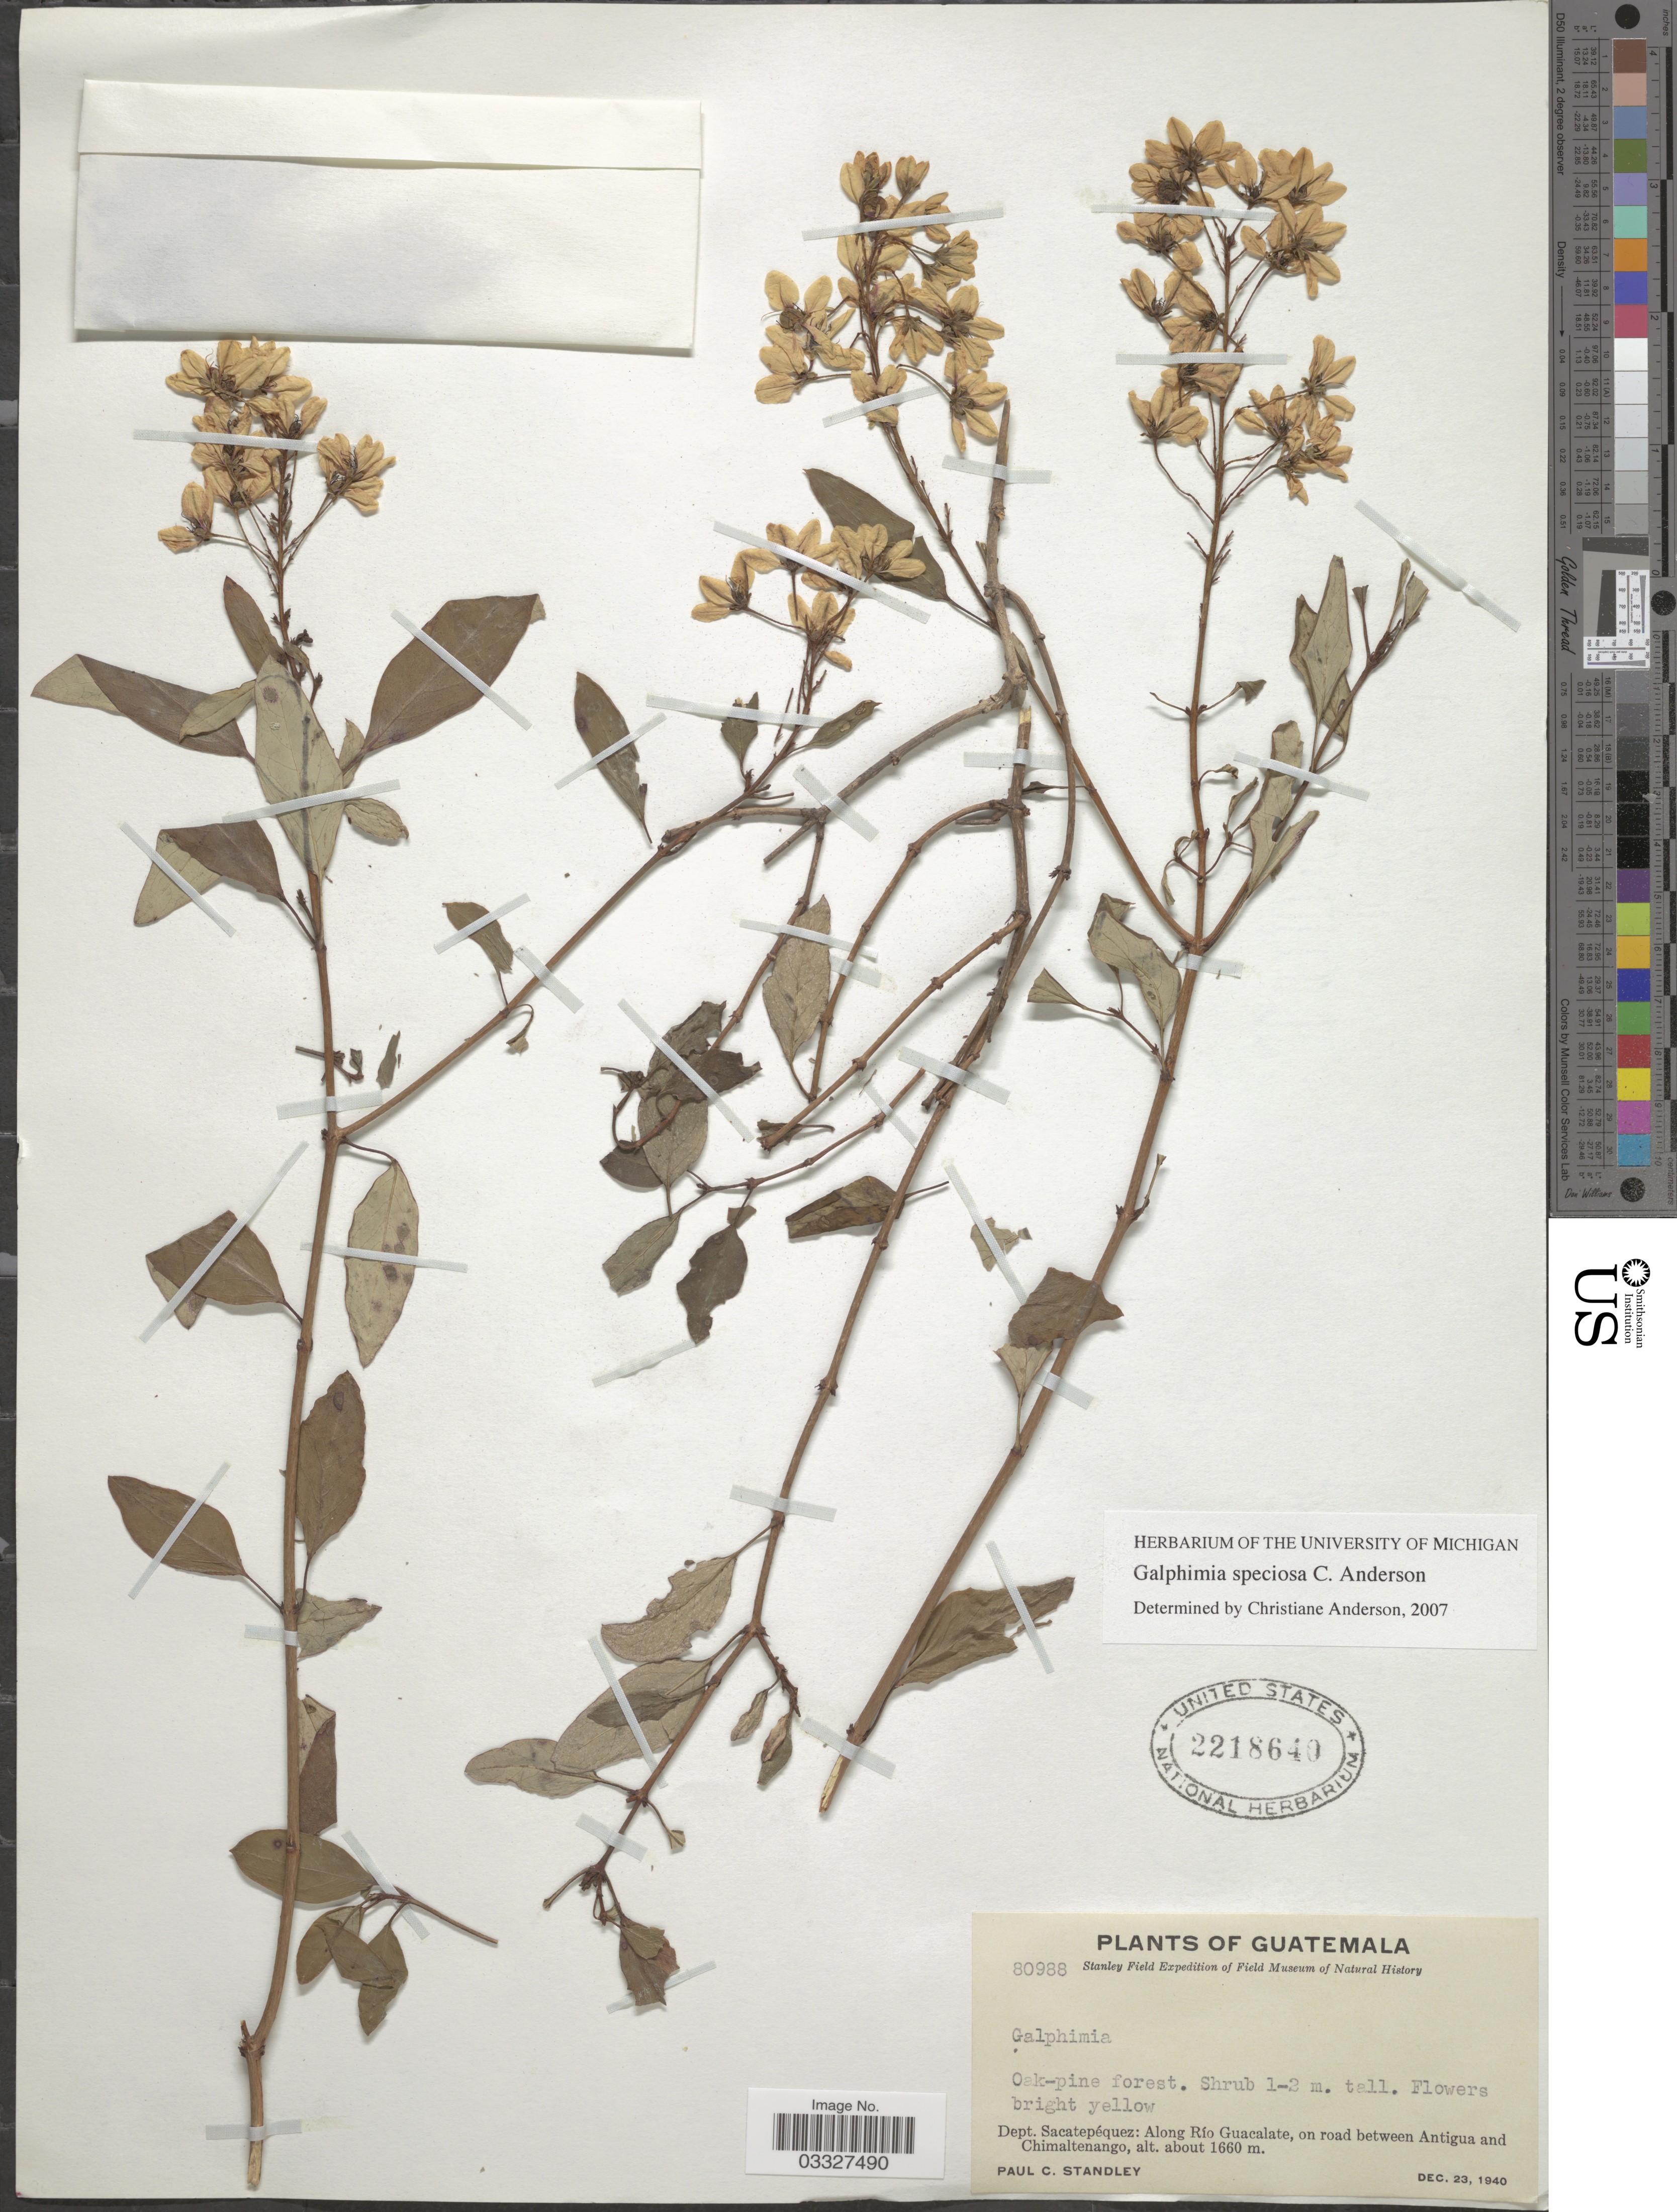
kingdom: Plantae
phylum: Tracheophyta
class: Magnoliopsida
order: Malpighiales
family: Malpighiaceae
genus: Galphimia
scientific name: Galphimia speciosa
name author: C.E. Anderson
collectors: P. C. Standley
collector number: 80988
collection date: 1940-12-23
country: Guatemala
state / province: Sacatepéquez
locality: Dept. Sacatepéquez: Along Río Guacalate, on road between Antigua and Chimaltenango.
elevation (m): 1660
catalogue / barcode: US 2218640